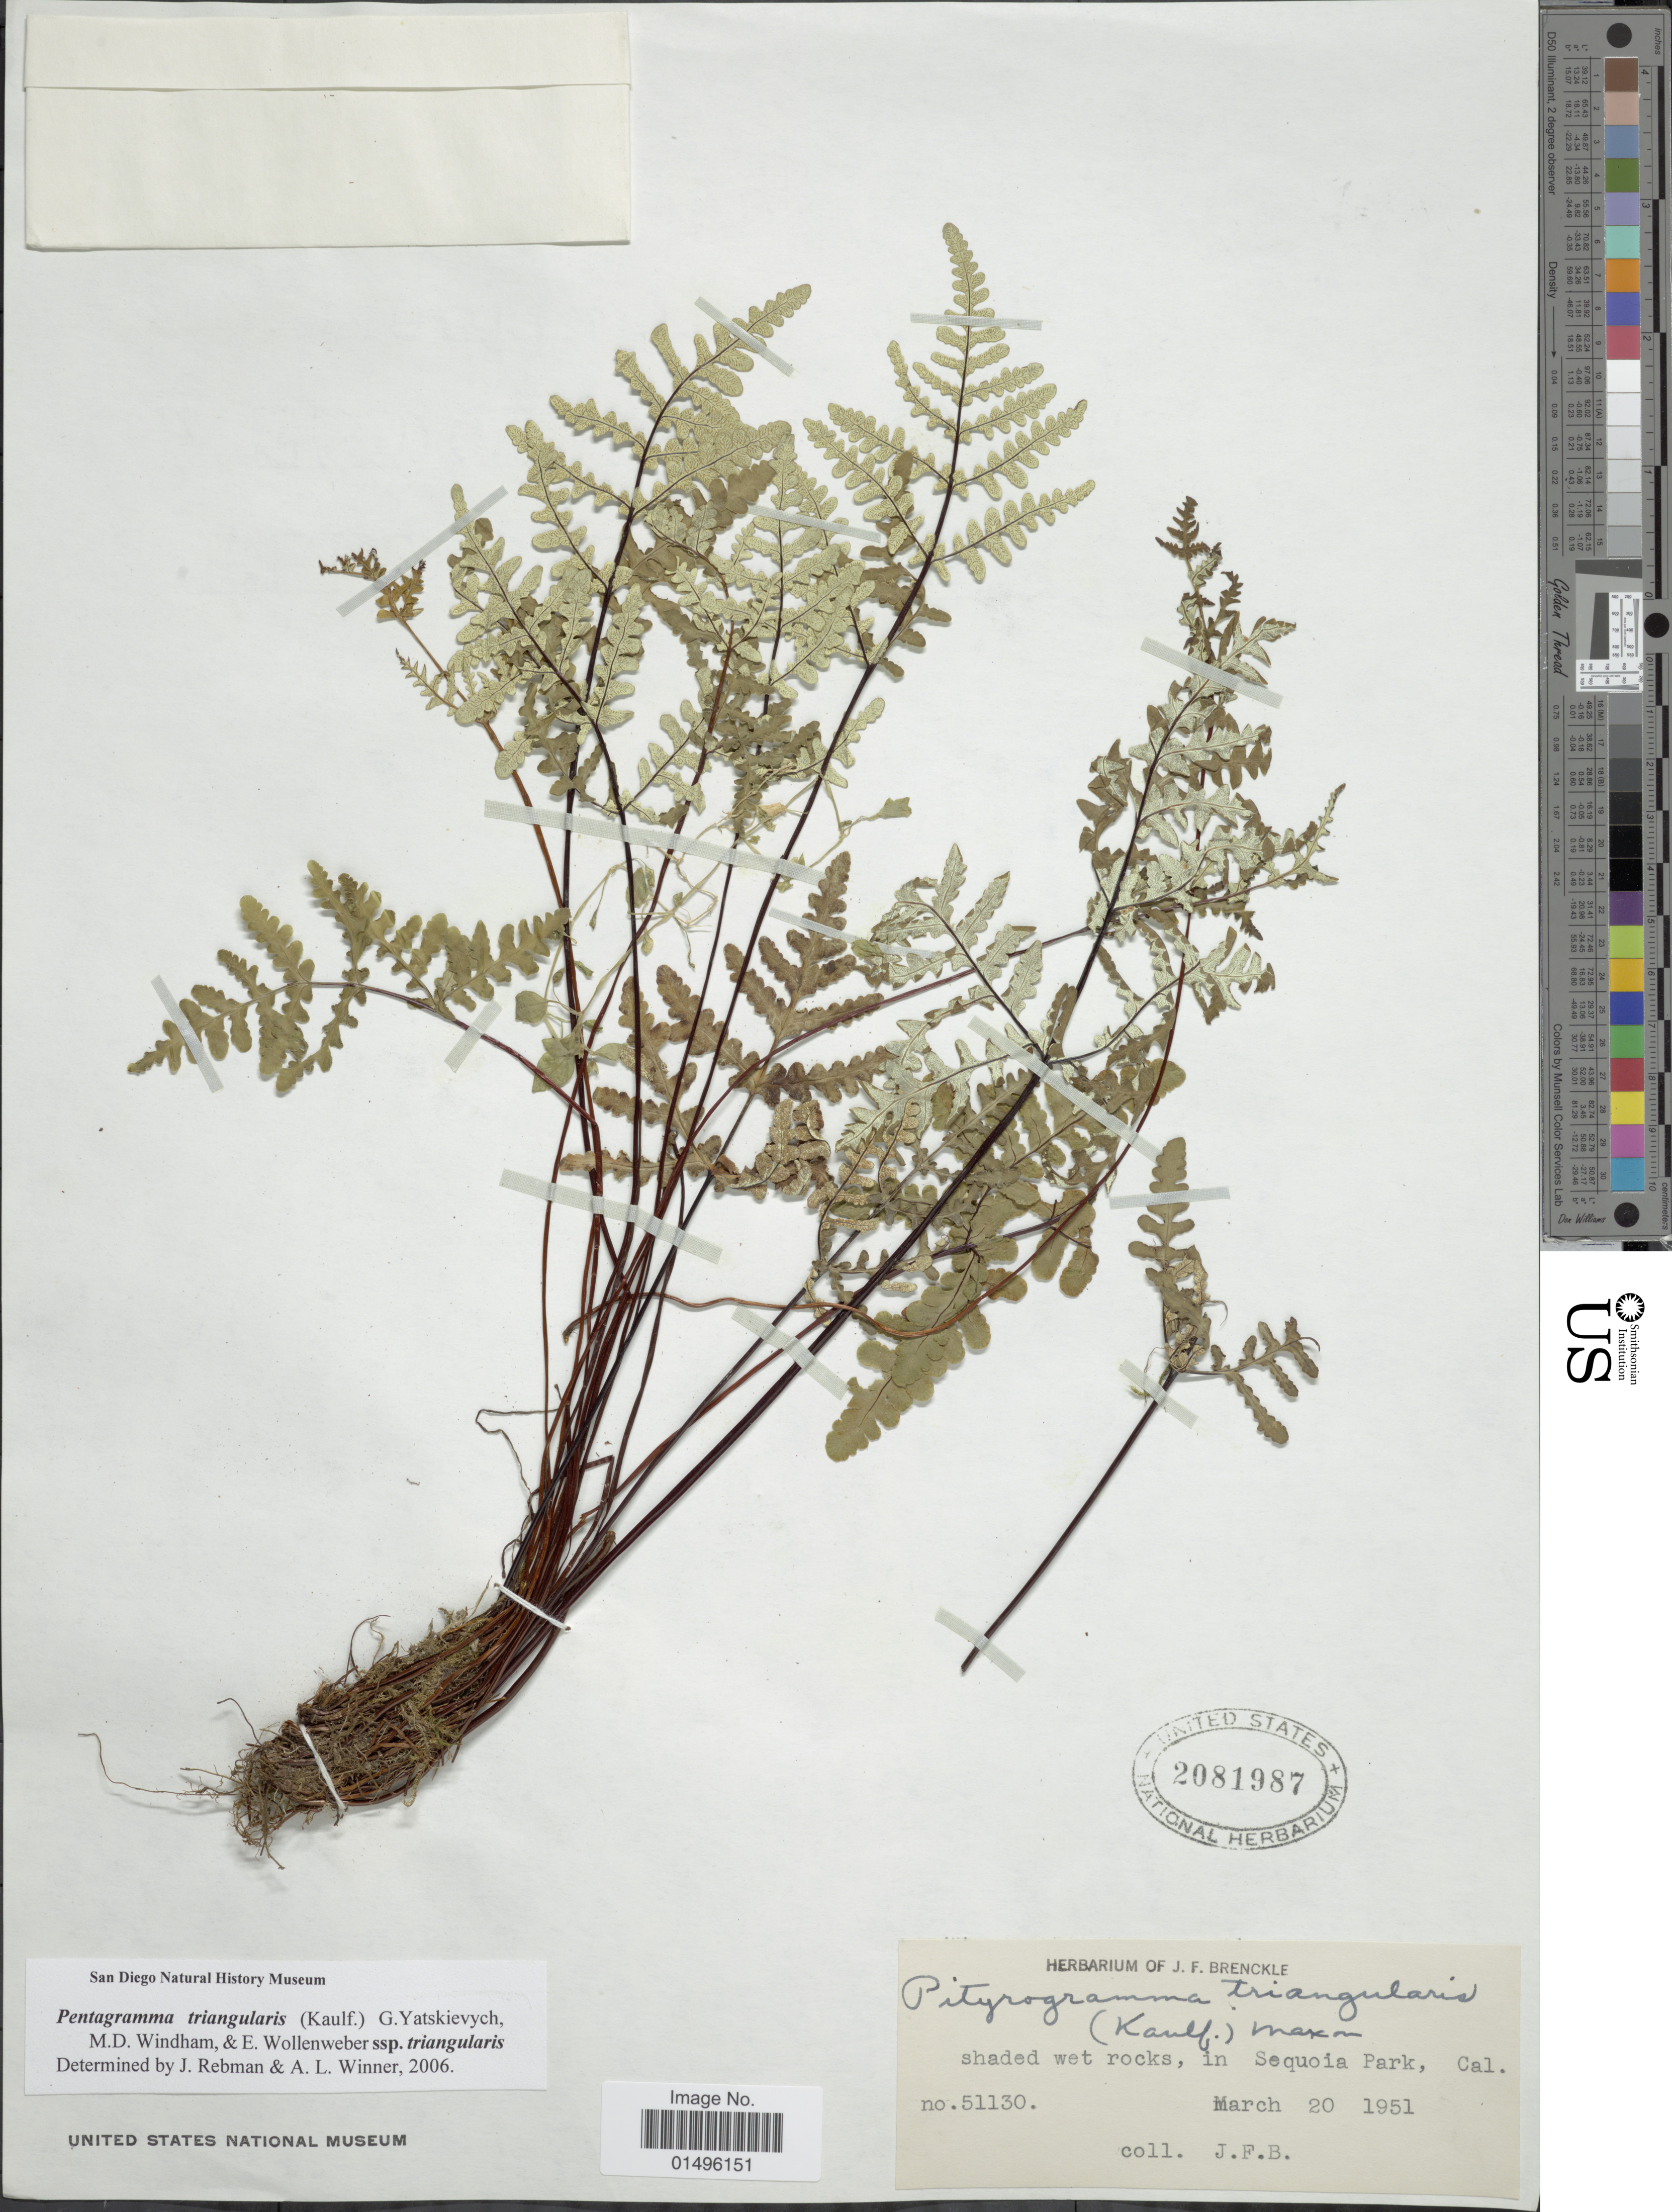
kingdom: Plantae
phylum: Tracheophyta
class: Polypodiopsida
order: Polypodiales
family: Pteridaceae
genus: Pentagramma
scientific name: Pentagramma triangularis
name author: (Kaulf.) Yatsk. et al.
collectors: J. Brenckle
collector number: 51130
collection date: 1951-03-20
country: United States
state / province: California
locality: California, shade wet rocks, in Sequoia Park.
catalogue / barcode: US 2081987